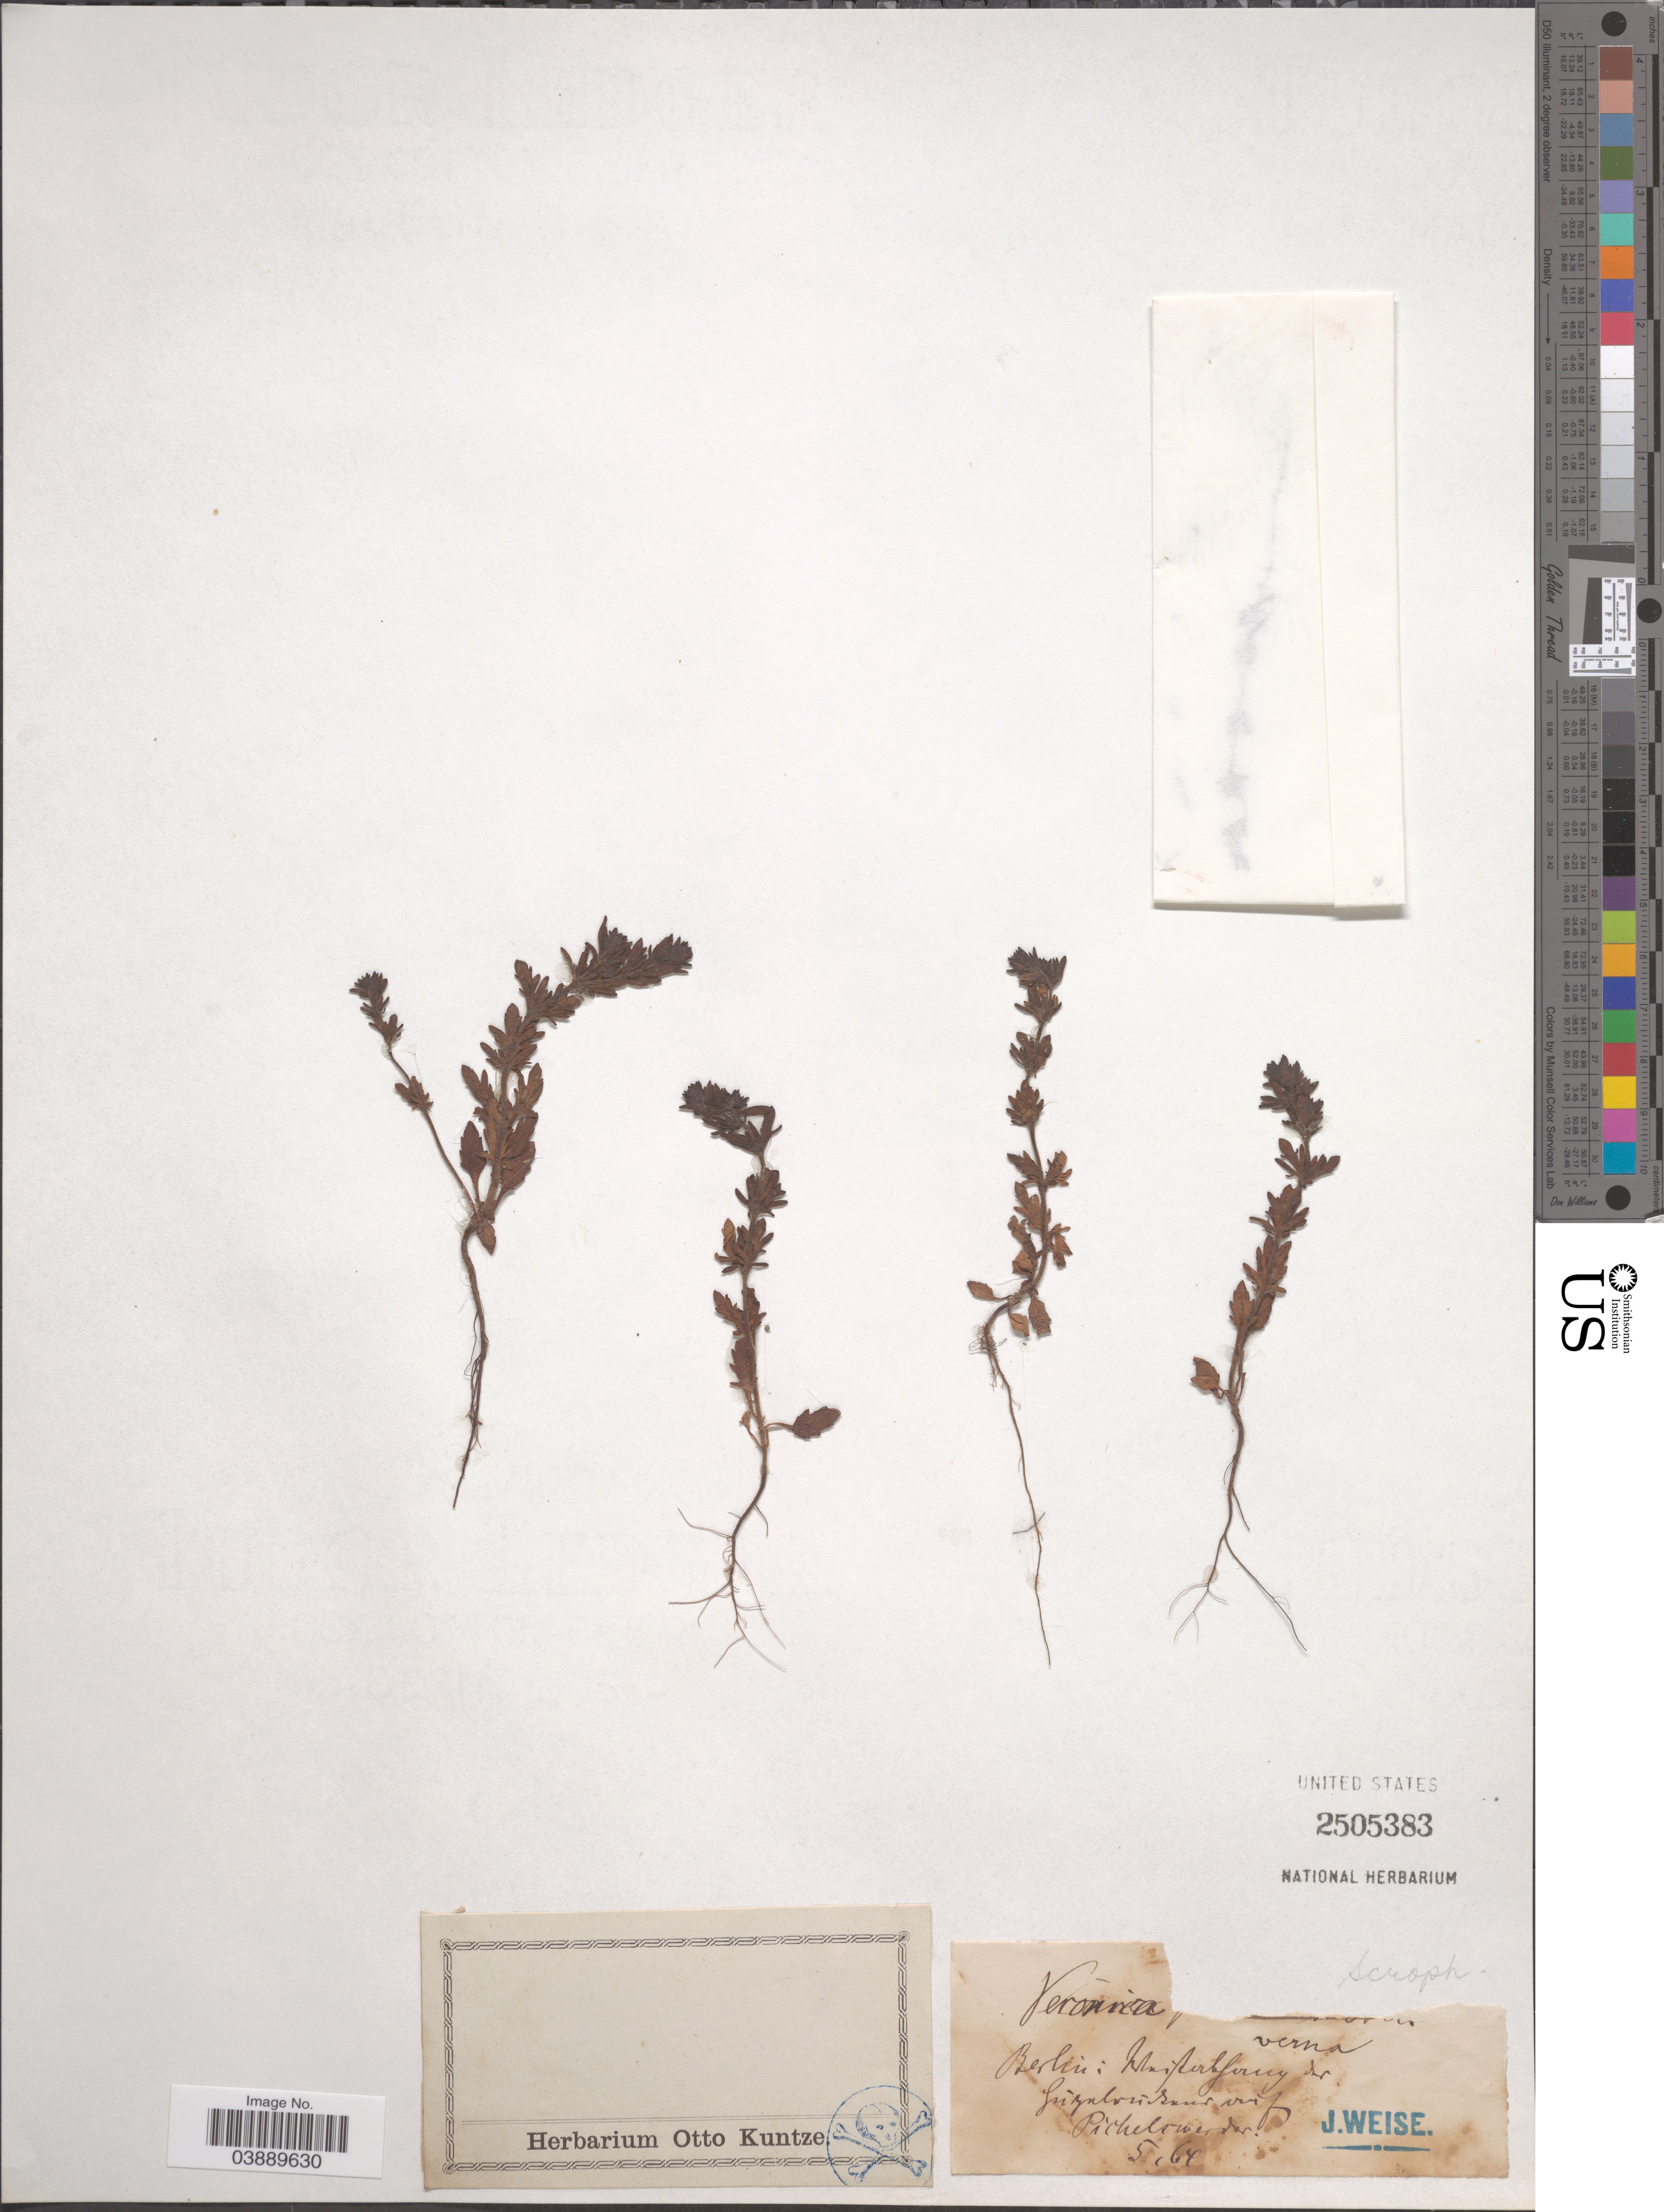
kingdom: Plantae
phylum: Tracheophyta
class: Magnoliopsida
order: Lamiales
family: Plantaginaceae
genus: Veronica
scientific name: Veronica verna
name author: L.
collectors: J. Weise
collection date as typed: Transcribed d/m/y: /5/64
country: Germany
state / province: Berlin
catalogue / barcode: US 2505383